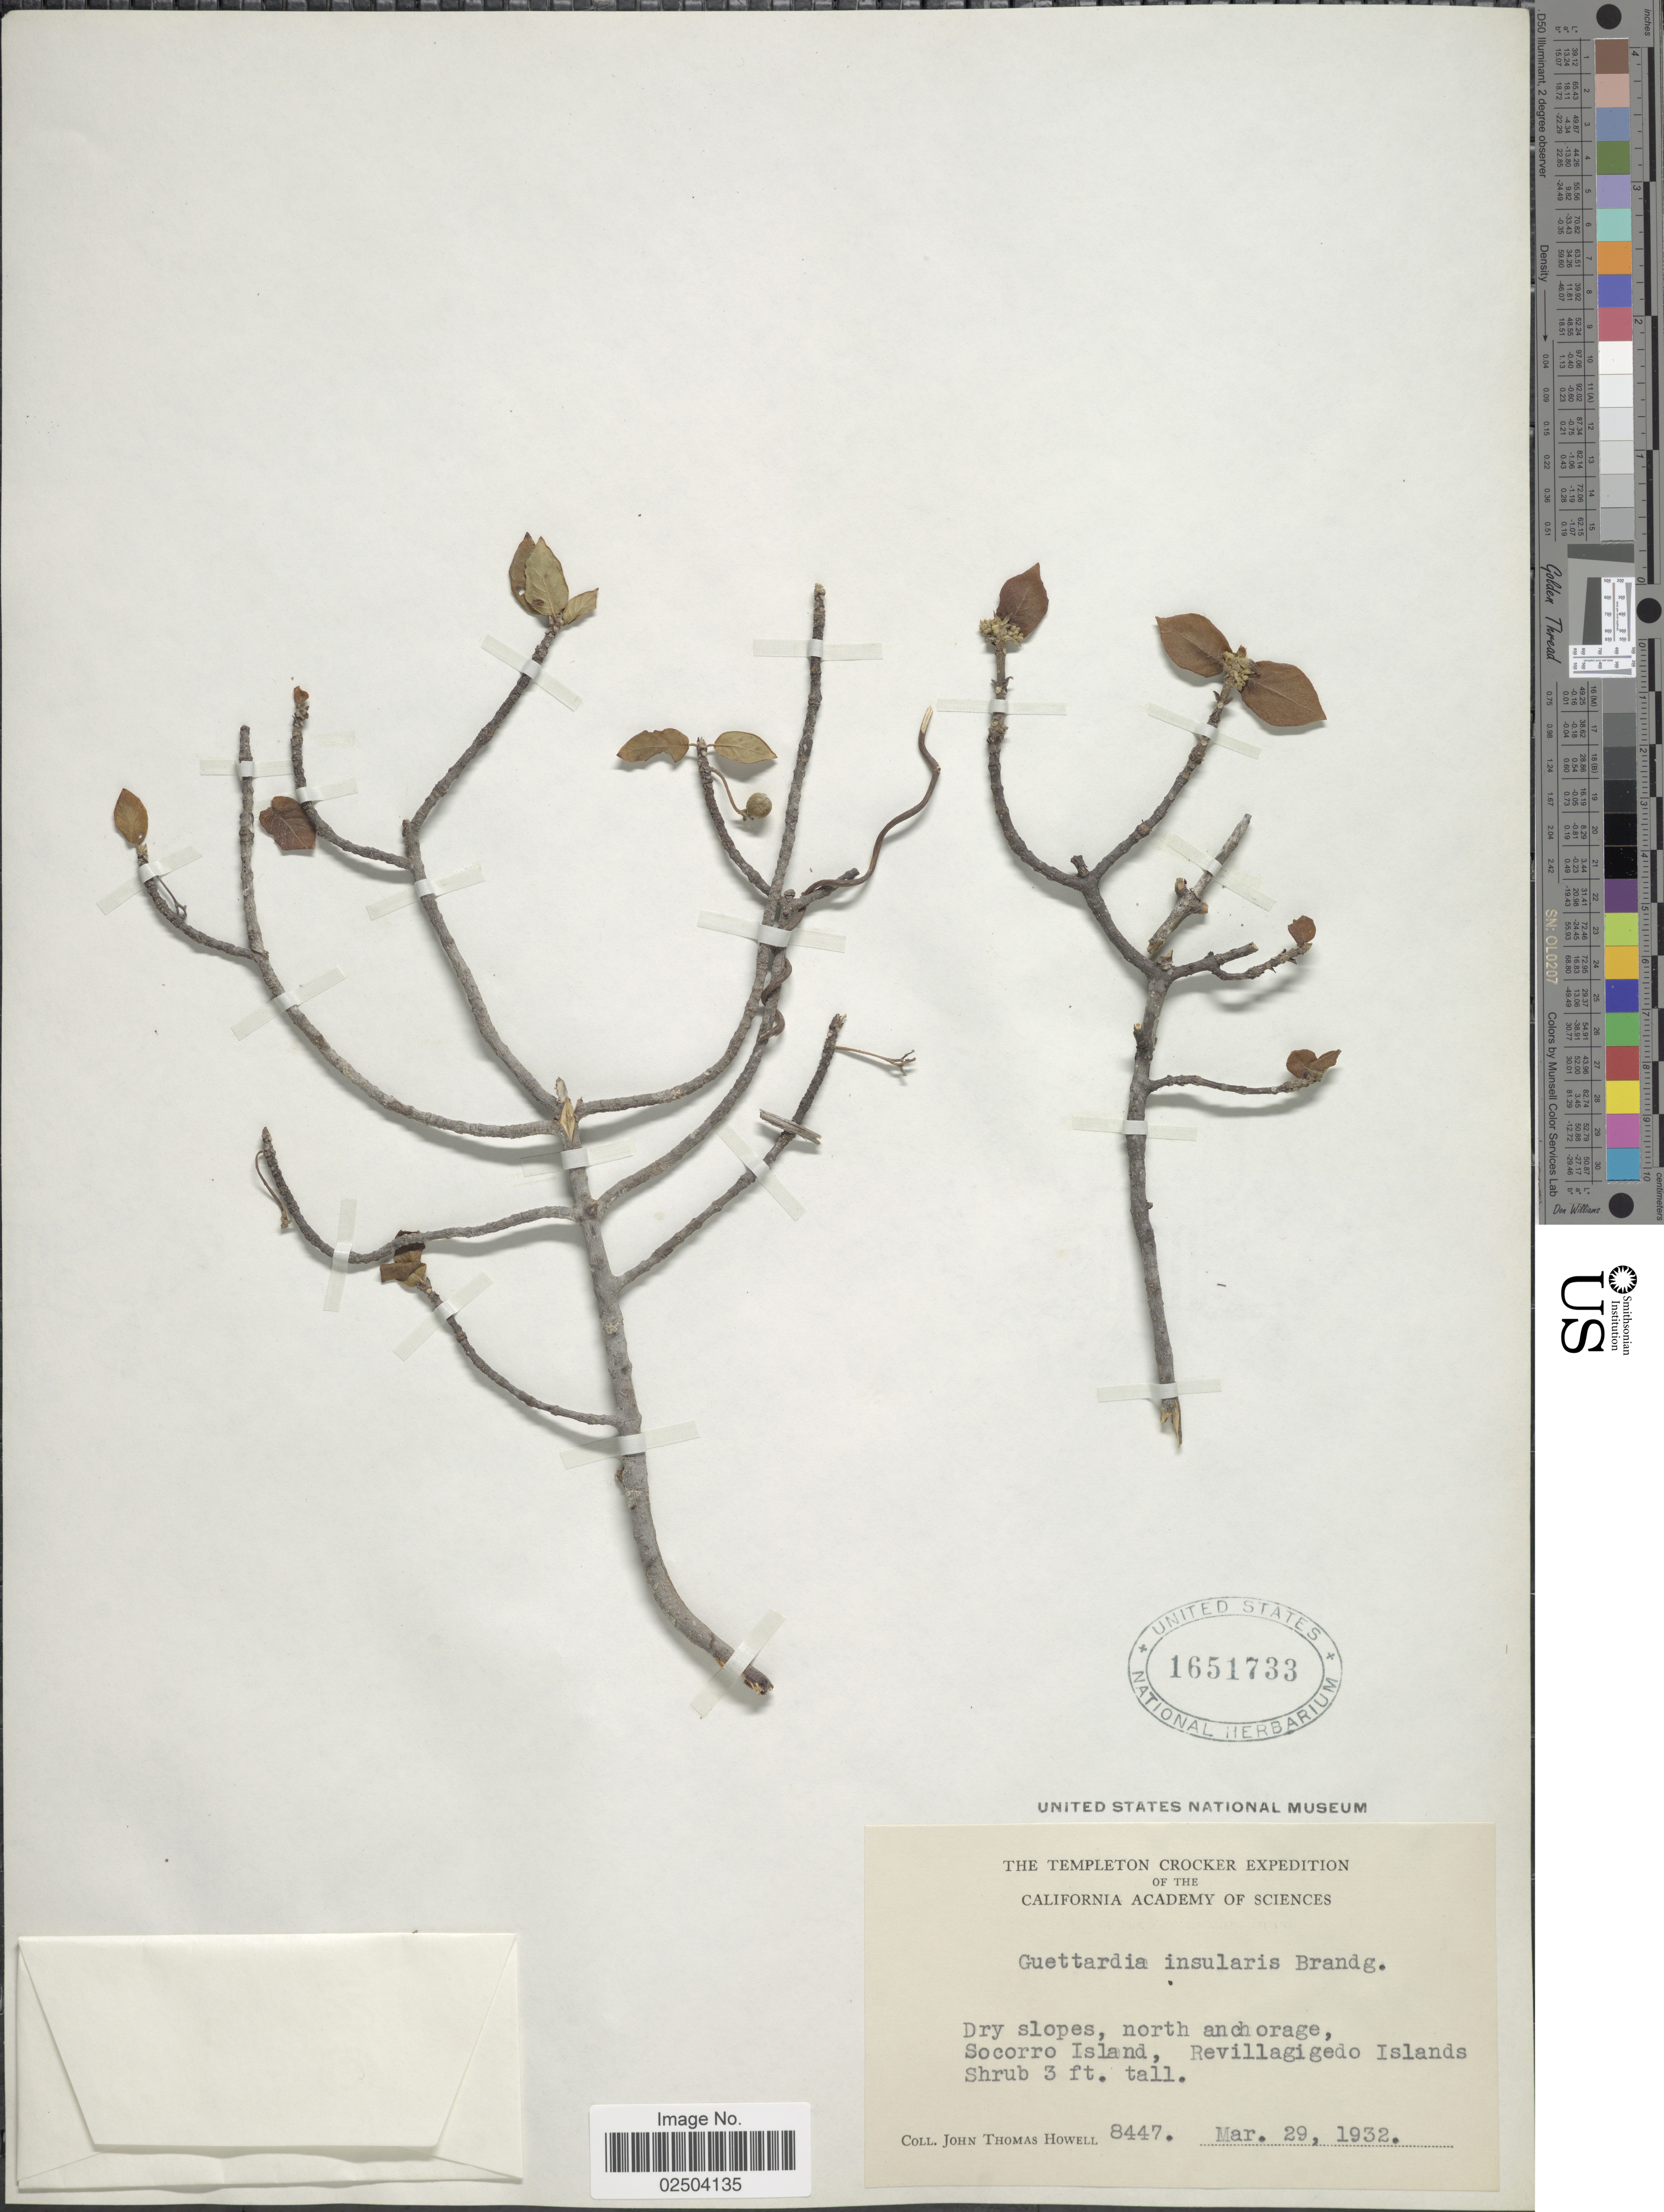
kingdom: Plantae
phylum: Tracheophyta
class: Magnoliopsida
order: Gentianales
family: Rubiaceae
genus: Guettarda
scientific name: Guettarda elliptica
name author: Sw.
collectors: J. T. Howell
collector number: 8447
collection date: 1932-03-29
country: Mexico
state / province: Colima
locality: Socorro Island, Revillagigedo Islands.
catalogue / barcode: US 1651733